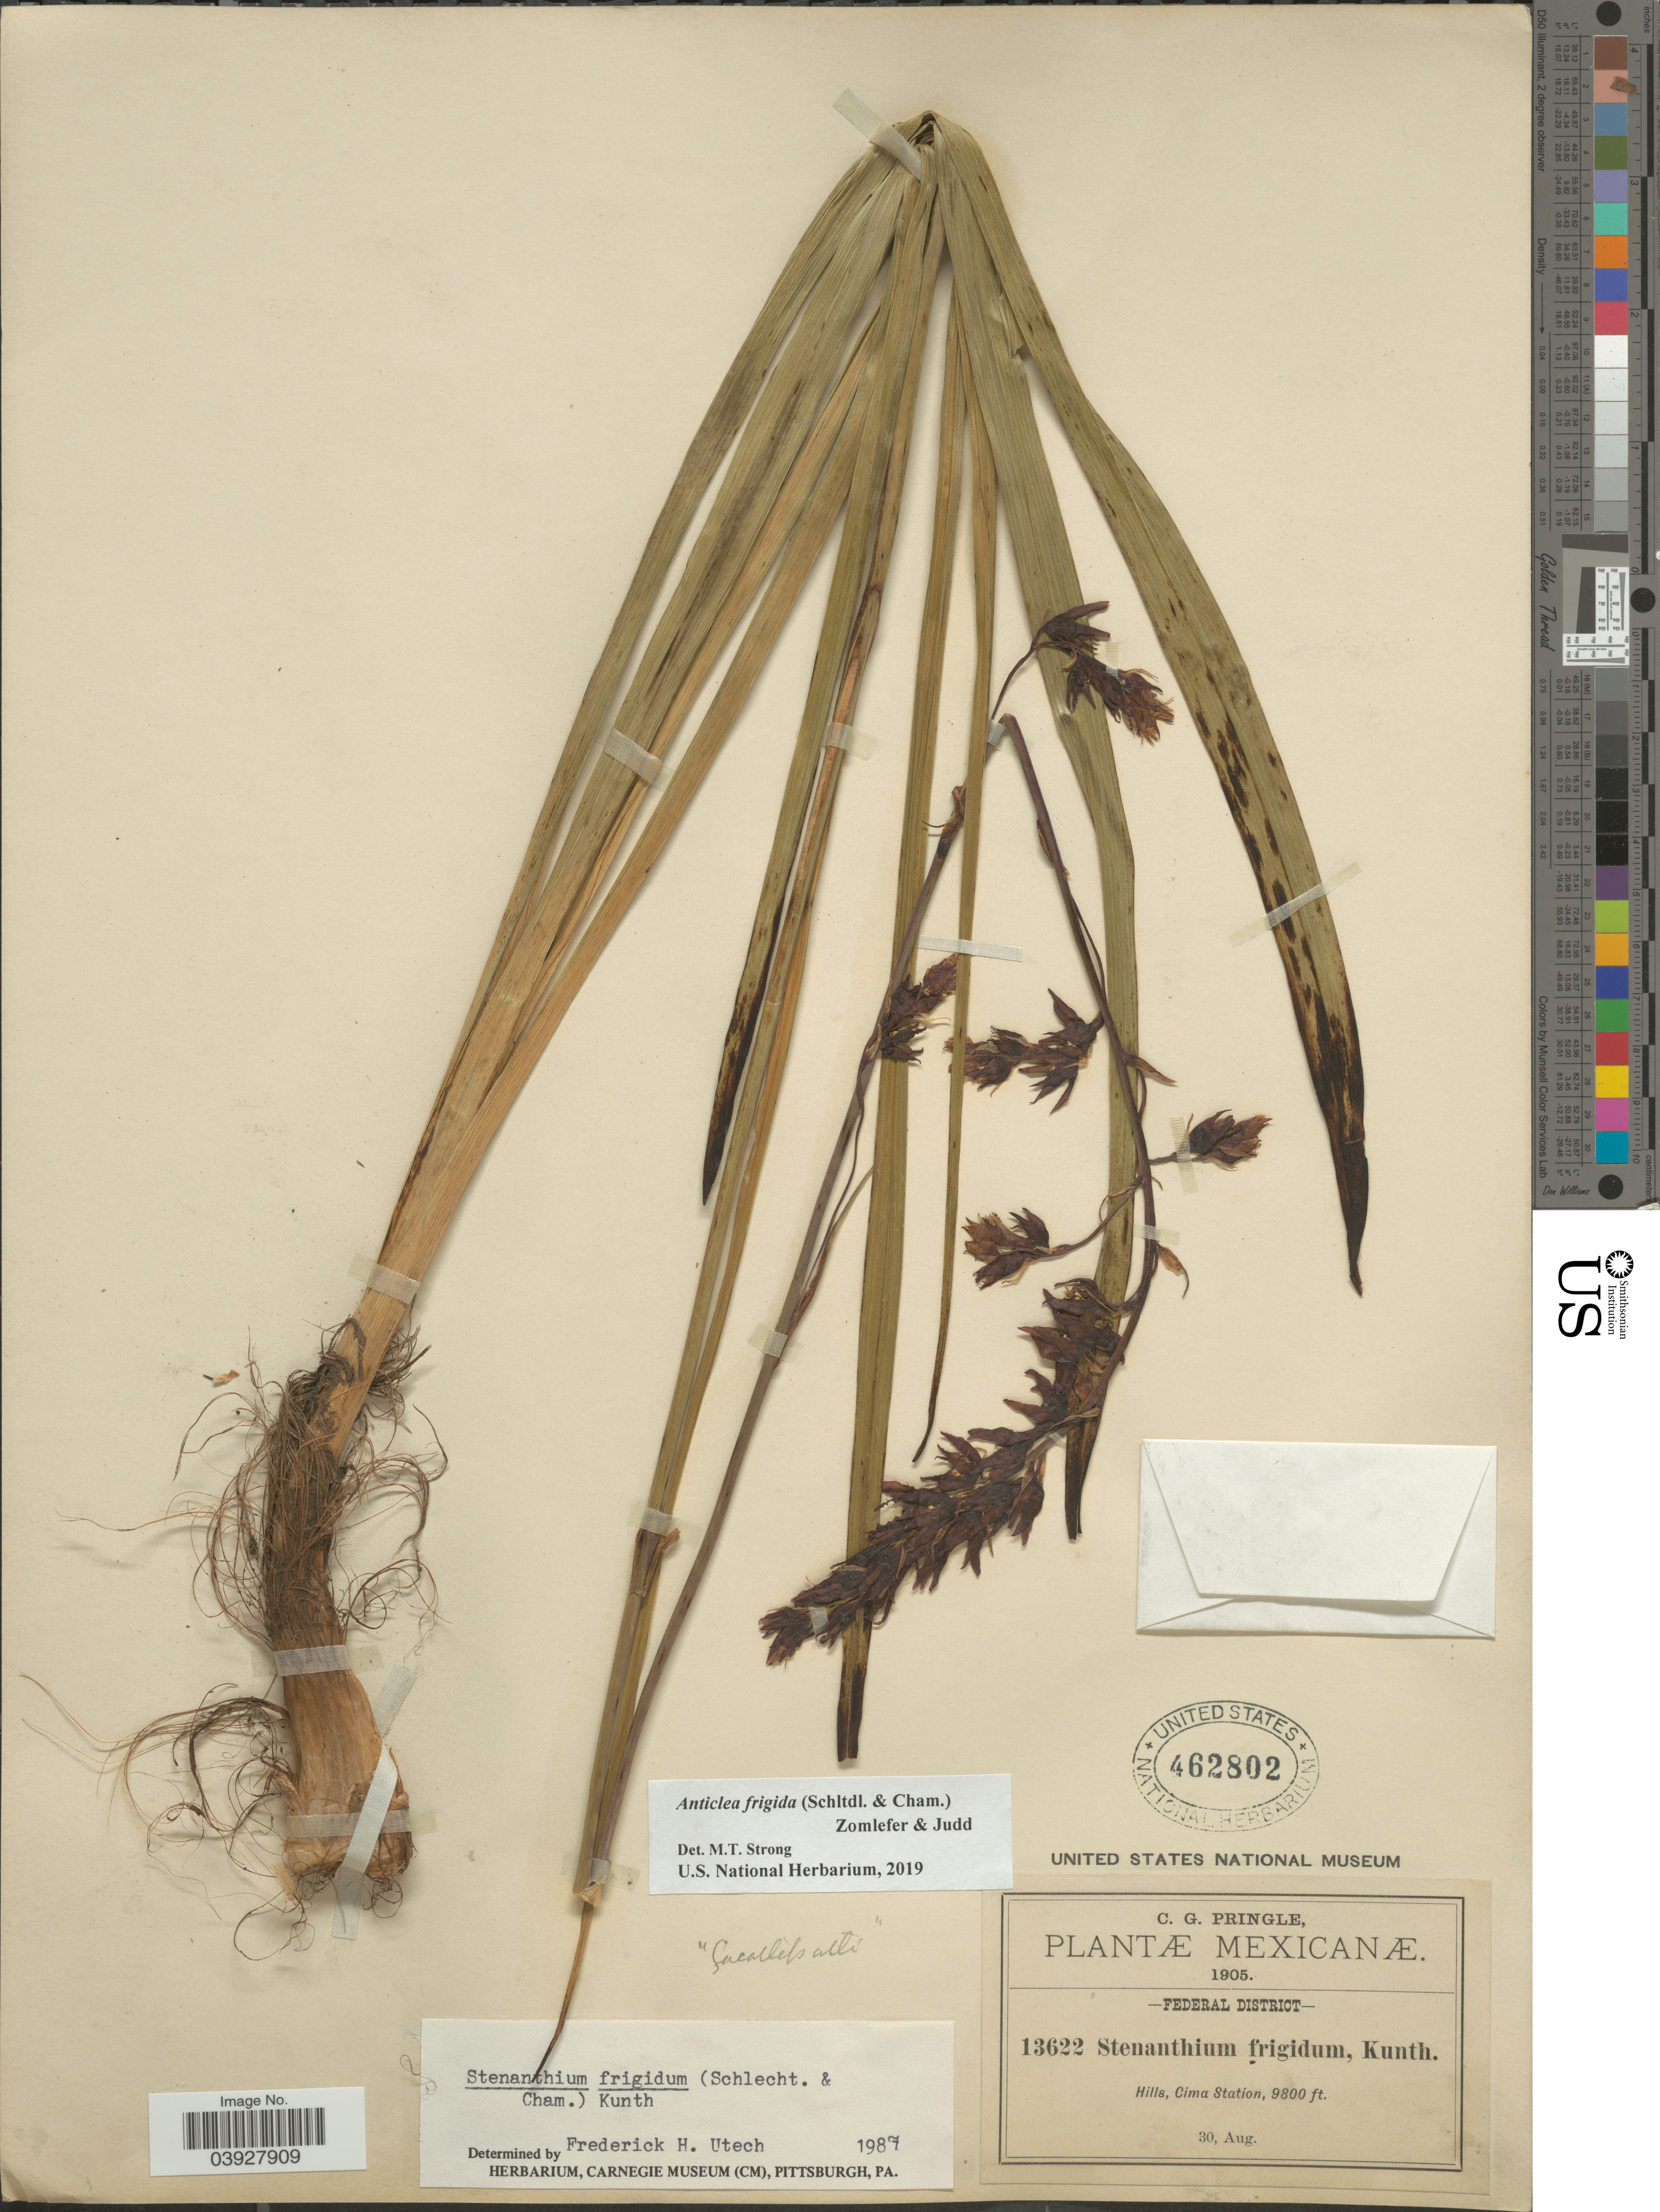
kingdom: Plantae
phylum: Tracheophyta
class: Liliopsida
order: Liliales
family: Melanthiaceae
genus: Anticlea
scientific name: Anticlea frigida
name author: (Schltdl. & Cham.) Zomlefer & Judd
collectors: C. G. Pringle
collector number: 13622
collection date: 1905-08-30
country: Mexico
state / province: Distrito Federal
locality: Federal District. Hills, Cima Station.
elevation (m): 2987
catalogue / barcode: US 462802